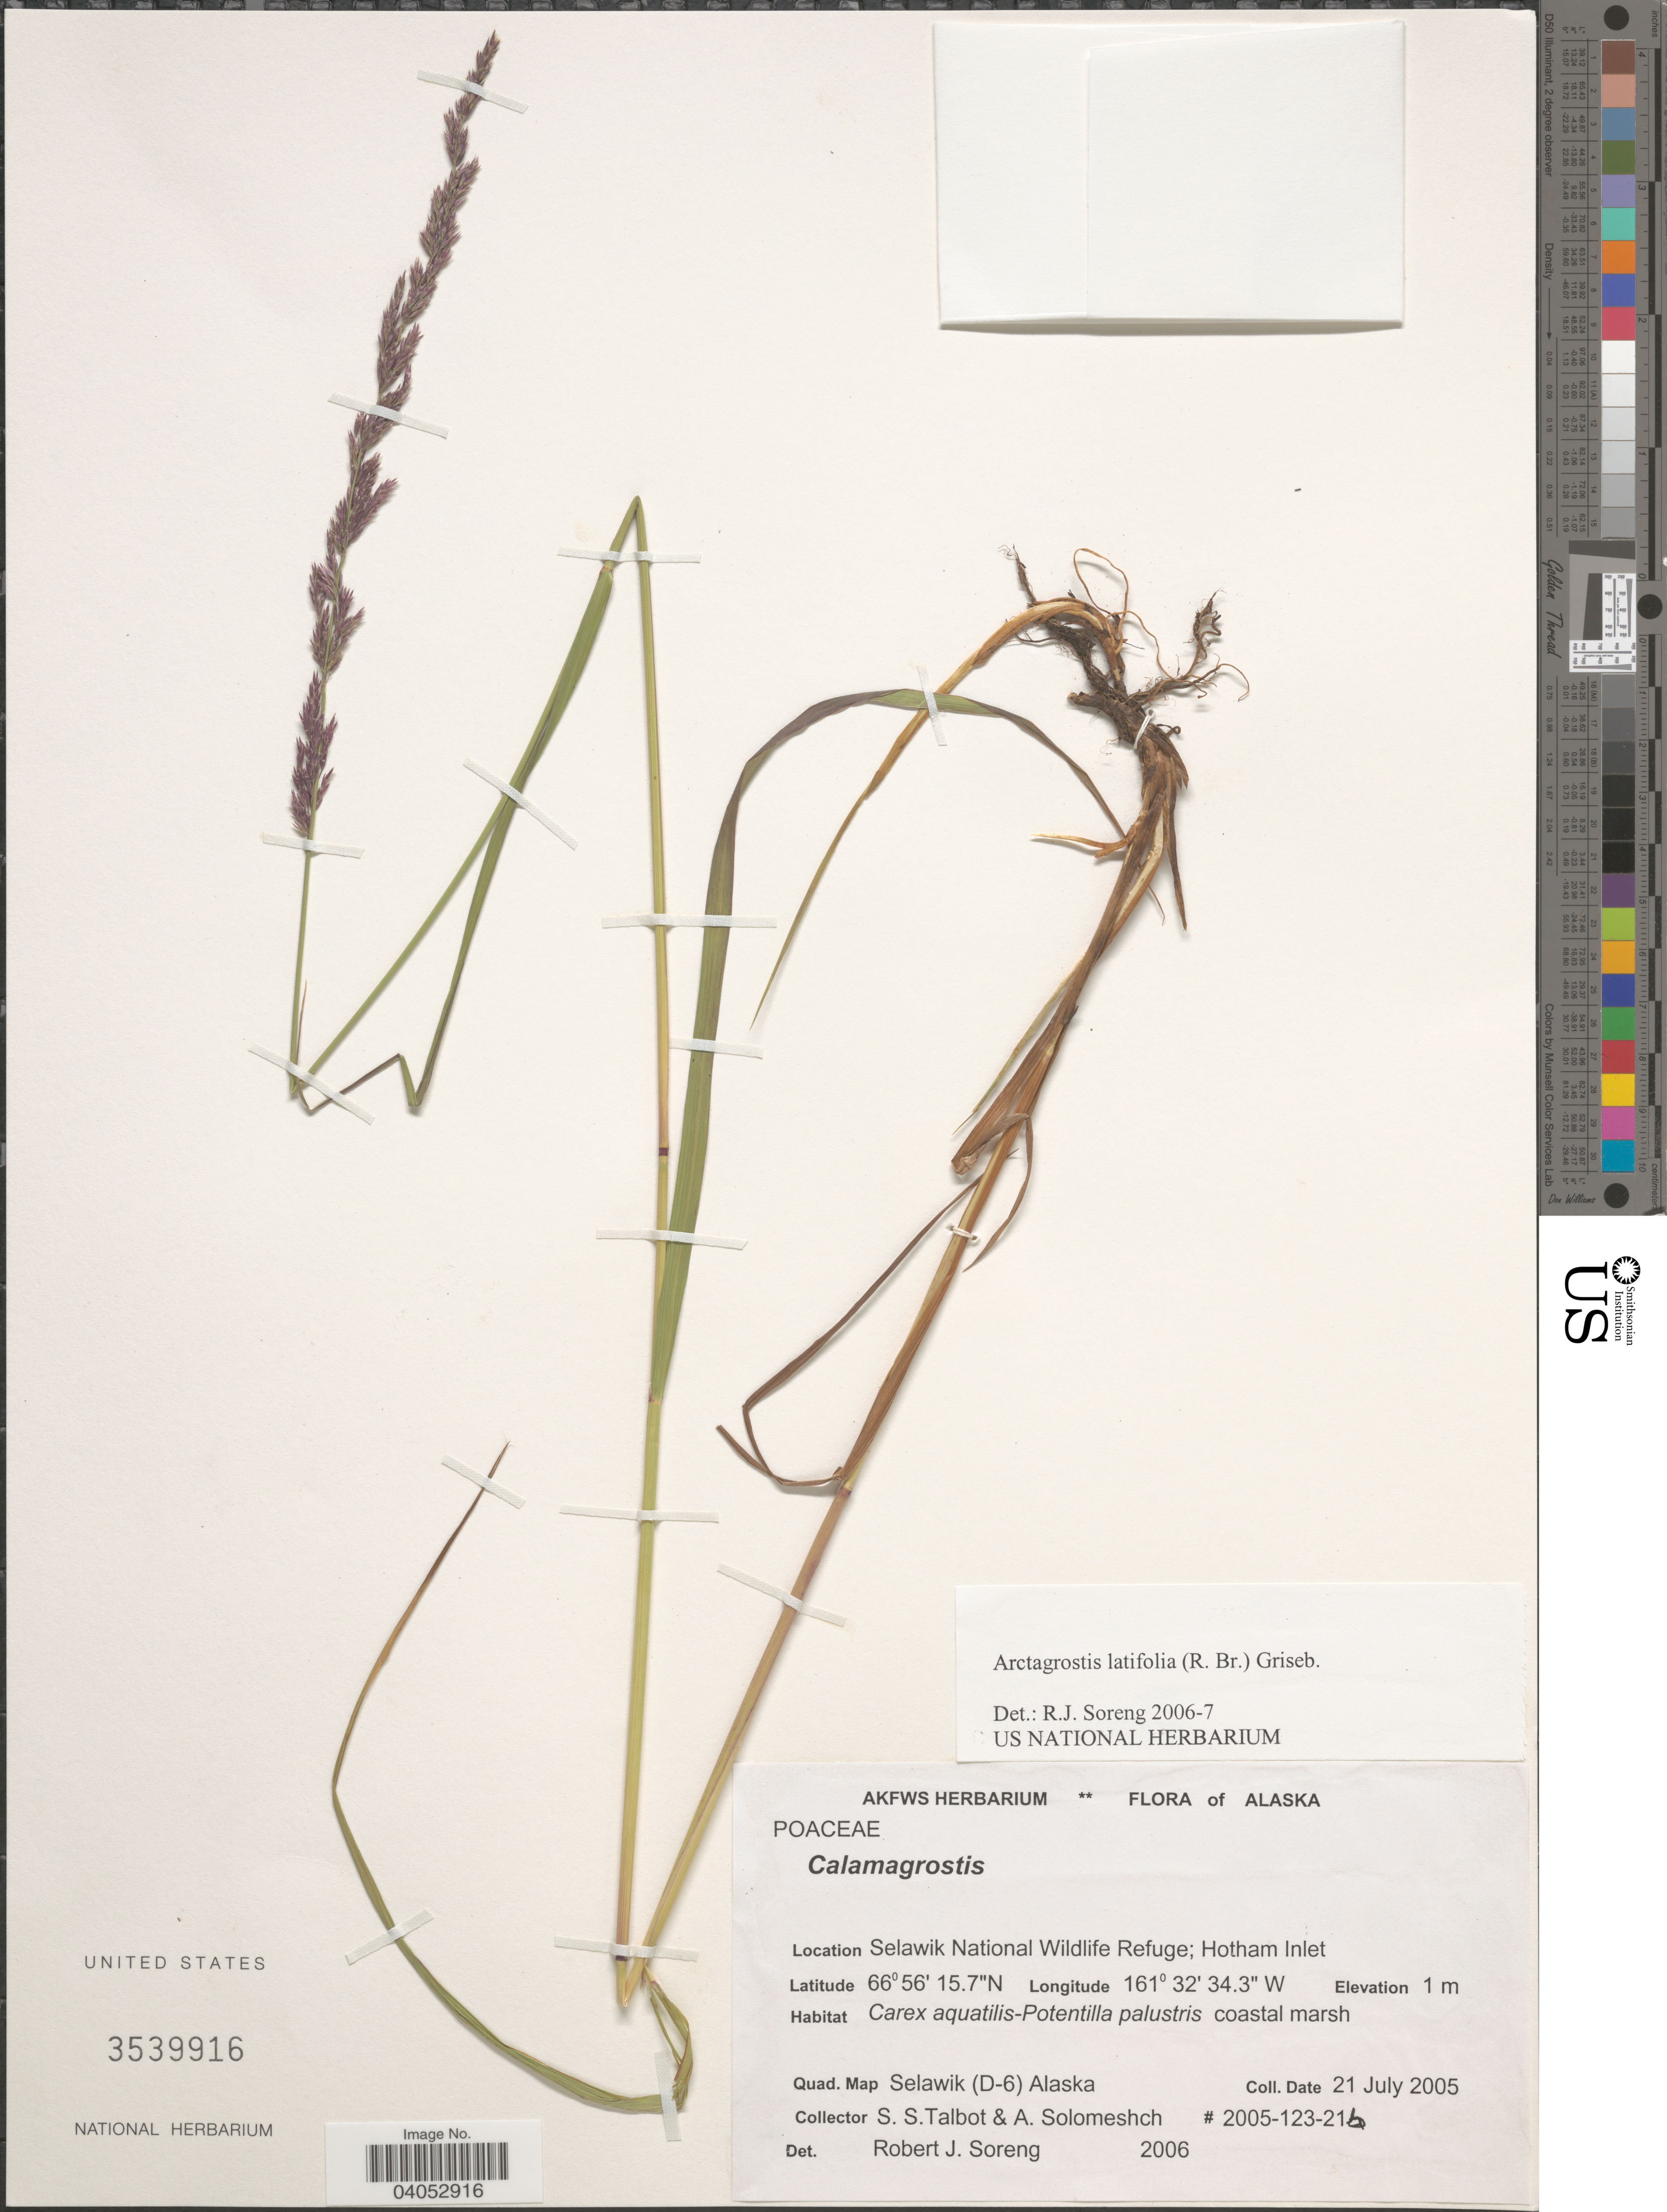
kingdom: Plantae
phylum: Tracheophyta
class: Liliopsida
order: Poales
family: Poaceae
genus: Arctagrostis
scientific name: Arctagrostis latifolia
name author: (R. Br.) Griseb.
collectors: S. S. Talbot & A. Solomeshch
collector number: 2005-123-12b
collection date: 2005-07-21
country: United States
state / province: Alaska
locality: Selawik National Wildlife Refuge; Hotham Inlet. Quad. Map Selawik (D-6).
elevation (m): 1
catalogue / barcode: US 3539916